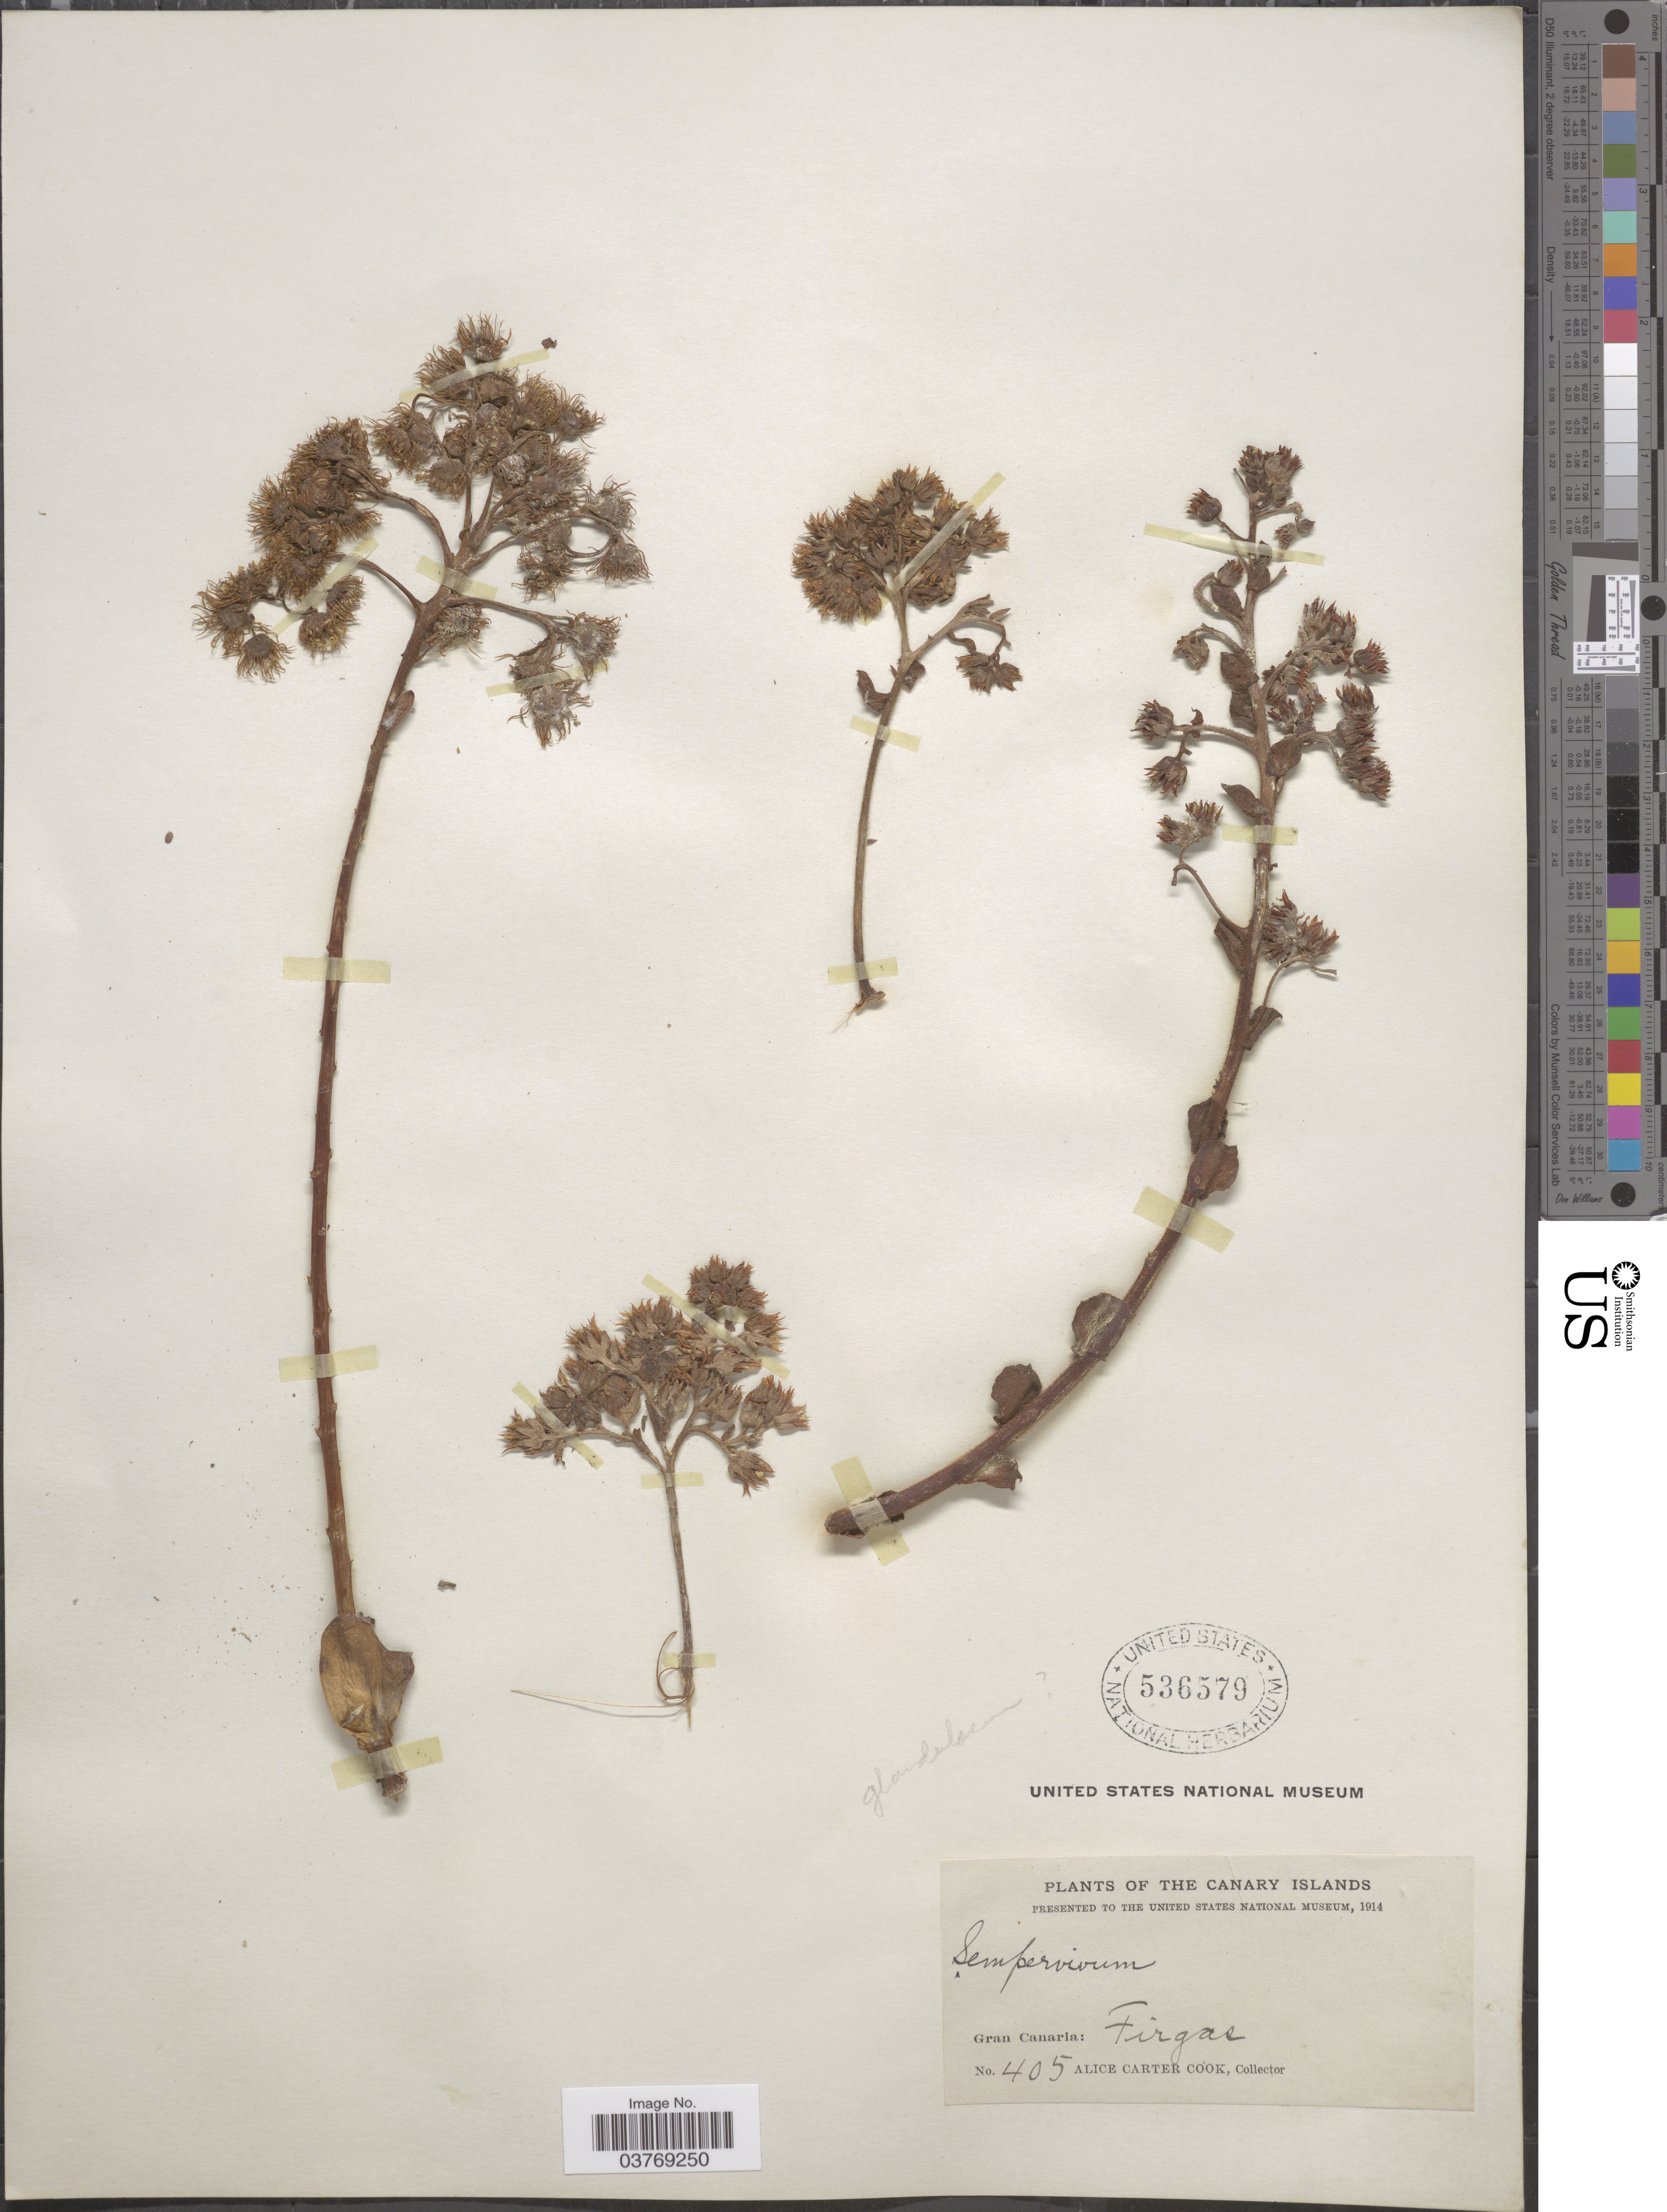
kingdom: Plantae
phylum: Tracheophyta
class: Magnoliopsida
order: Saxifragales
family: Crassulaceae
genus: Sempervivum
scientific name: Sempervivum sp.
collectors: Alice C. Cook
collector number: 405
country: Spain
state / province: Canarias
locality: The Canary Islands. Gran Canaria: Firgas.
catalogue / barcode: US 536579